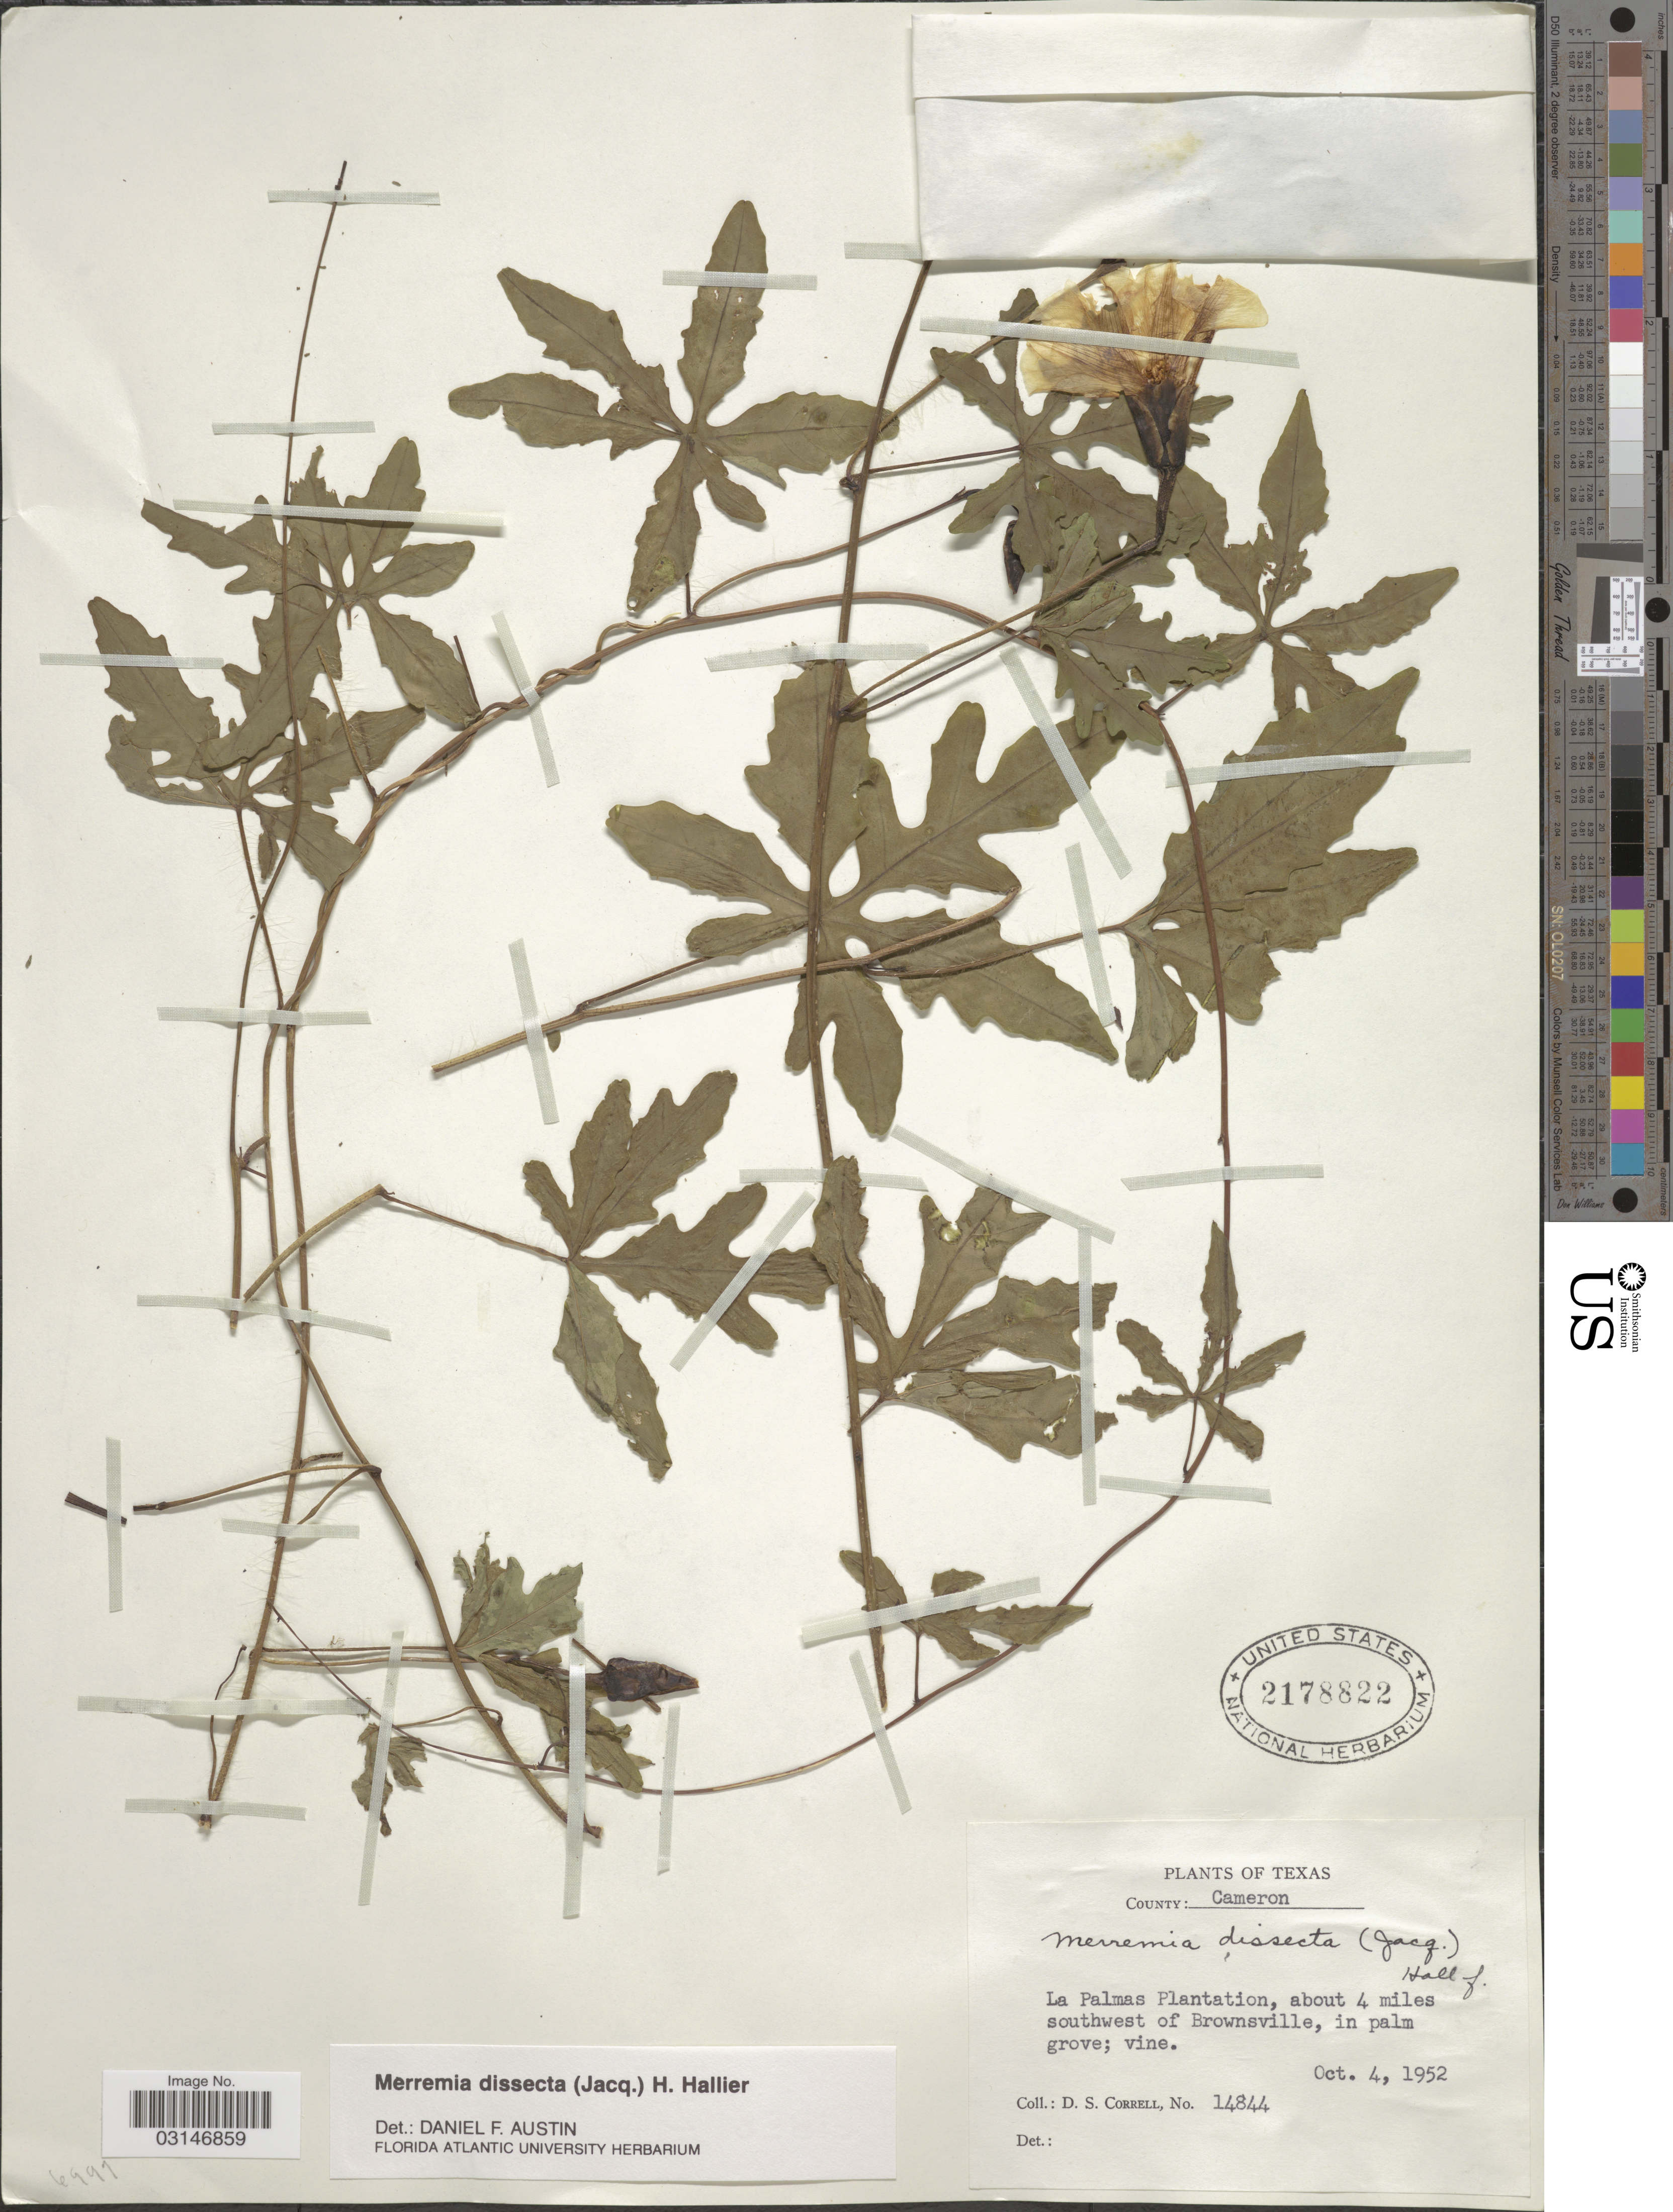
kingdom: Plantae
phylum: Tracheophyta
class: Magnoliopsida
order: Solanales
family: Convolvulaceae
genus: Distimake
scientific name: Distimake dissectus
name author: (Jacq.) A. R. Simões & Staples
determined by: Strong, Mark T., (BOT), Smithsonian Institution - National Museum of Natural History (UNITED STATES)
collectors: D. S. Correll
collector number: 14844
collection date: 1952-10-04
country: United States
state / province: Texas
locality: County: Cameron, La Palmas Plantation, about 4 miles southwest of Brownsville, in palm grove.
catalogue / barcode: US 2178822